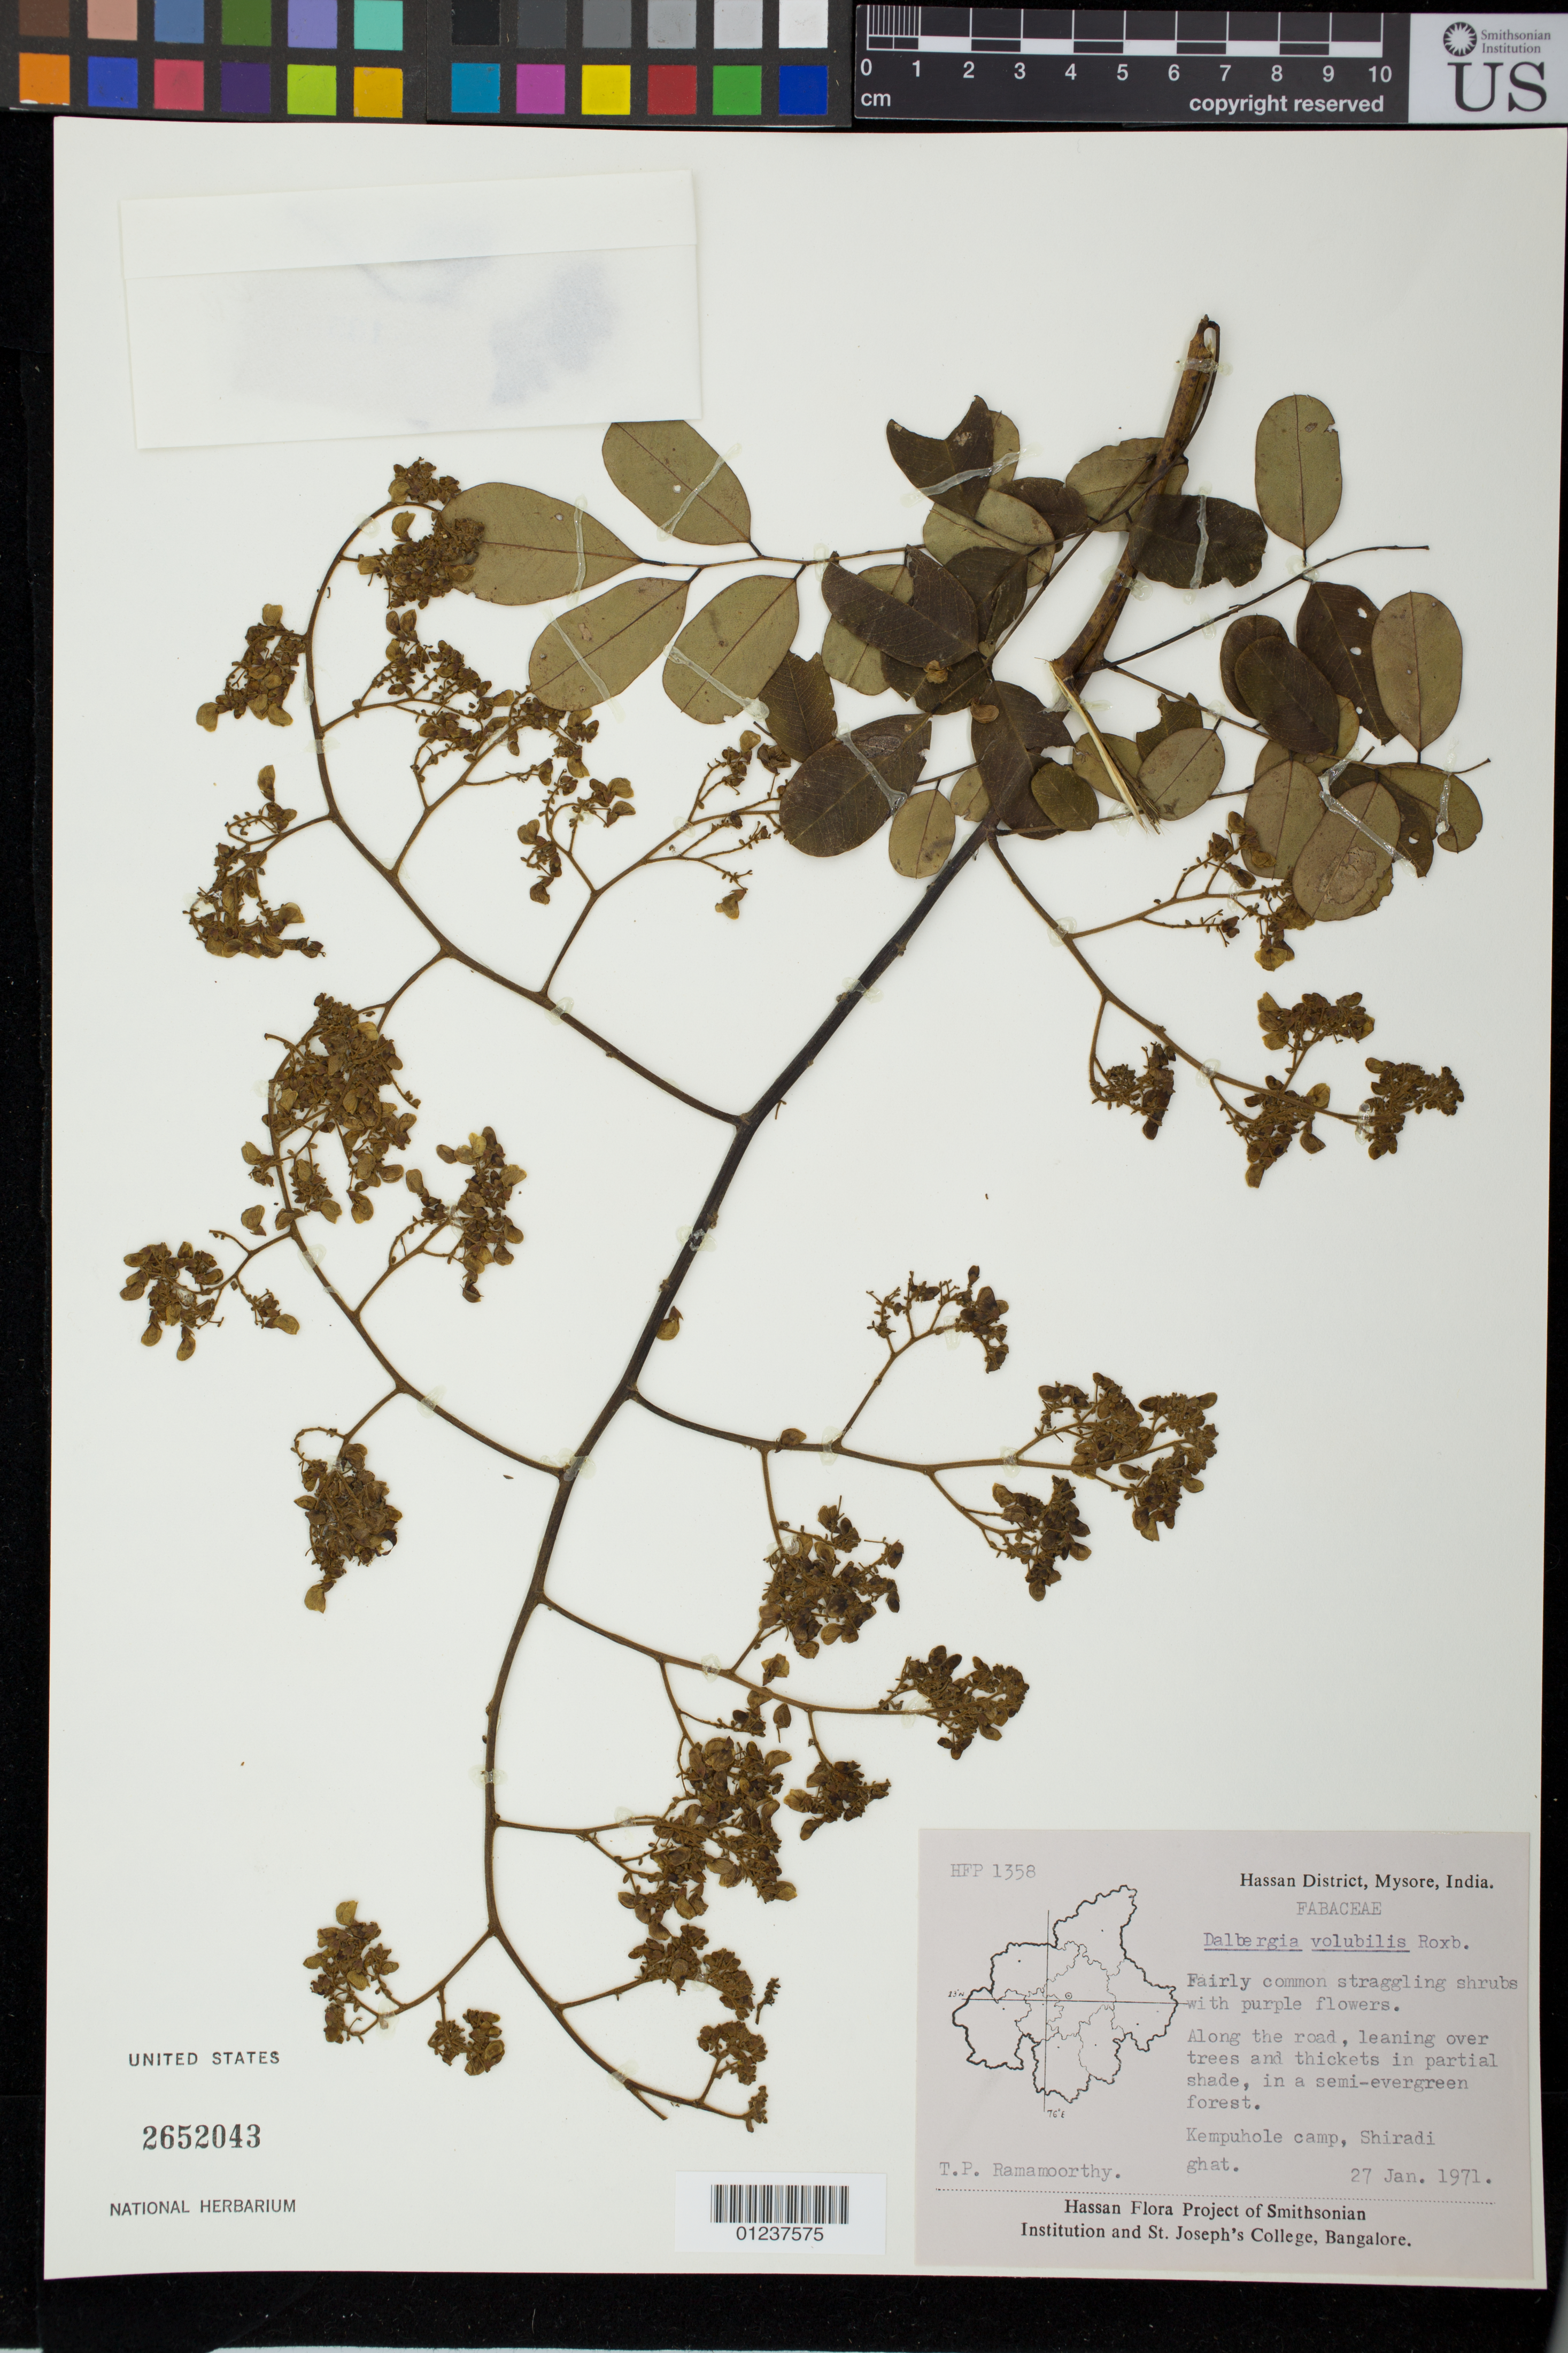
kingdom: Plantae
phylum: Tracheophyta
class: Magnoliopsida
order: Fabales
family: Fabaceae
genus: Dalbergia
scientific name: Dalbergia volubilis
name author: Roxb.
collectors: T. P. Ramamoorthy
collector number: HFP 1358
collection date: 1971-01-27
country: India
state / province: Karnataka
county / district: Mysore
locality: Hassan district. Kempuhole camp, Shiradi ghat. Along the road, leaning over trees and thickets in partial shade, in a semi-evergreen forest.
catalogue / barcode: US 2652043